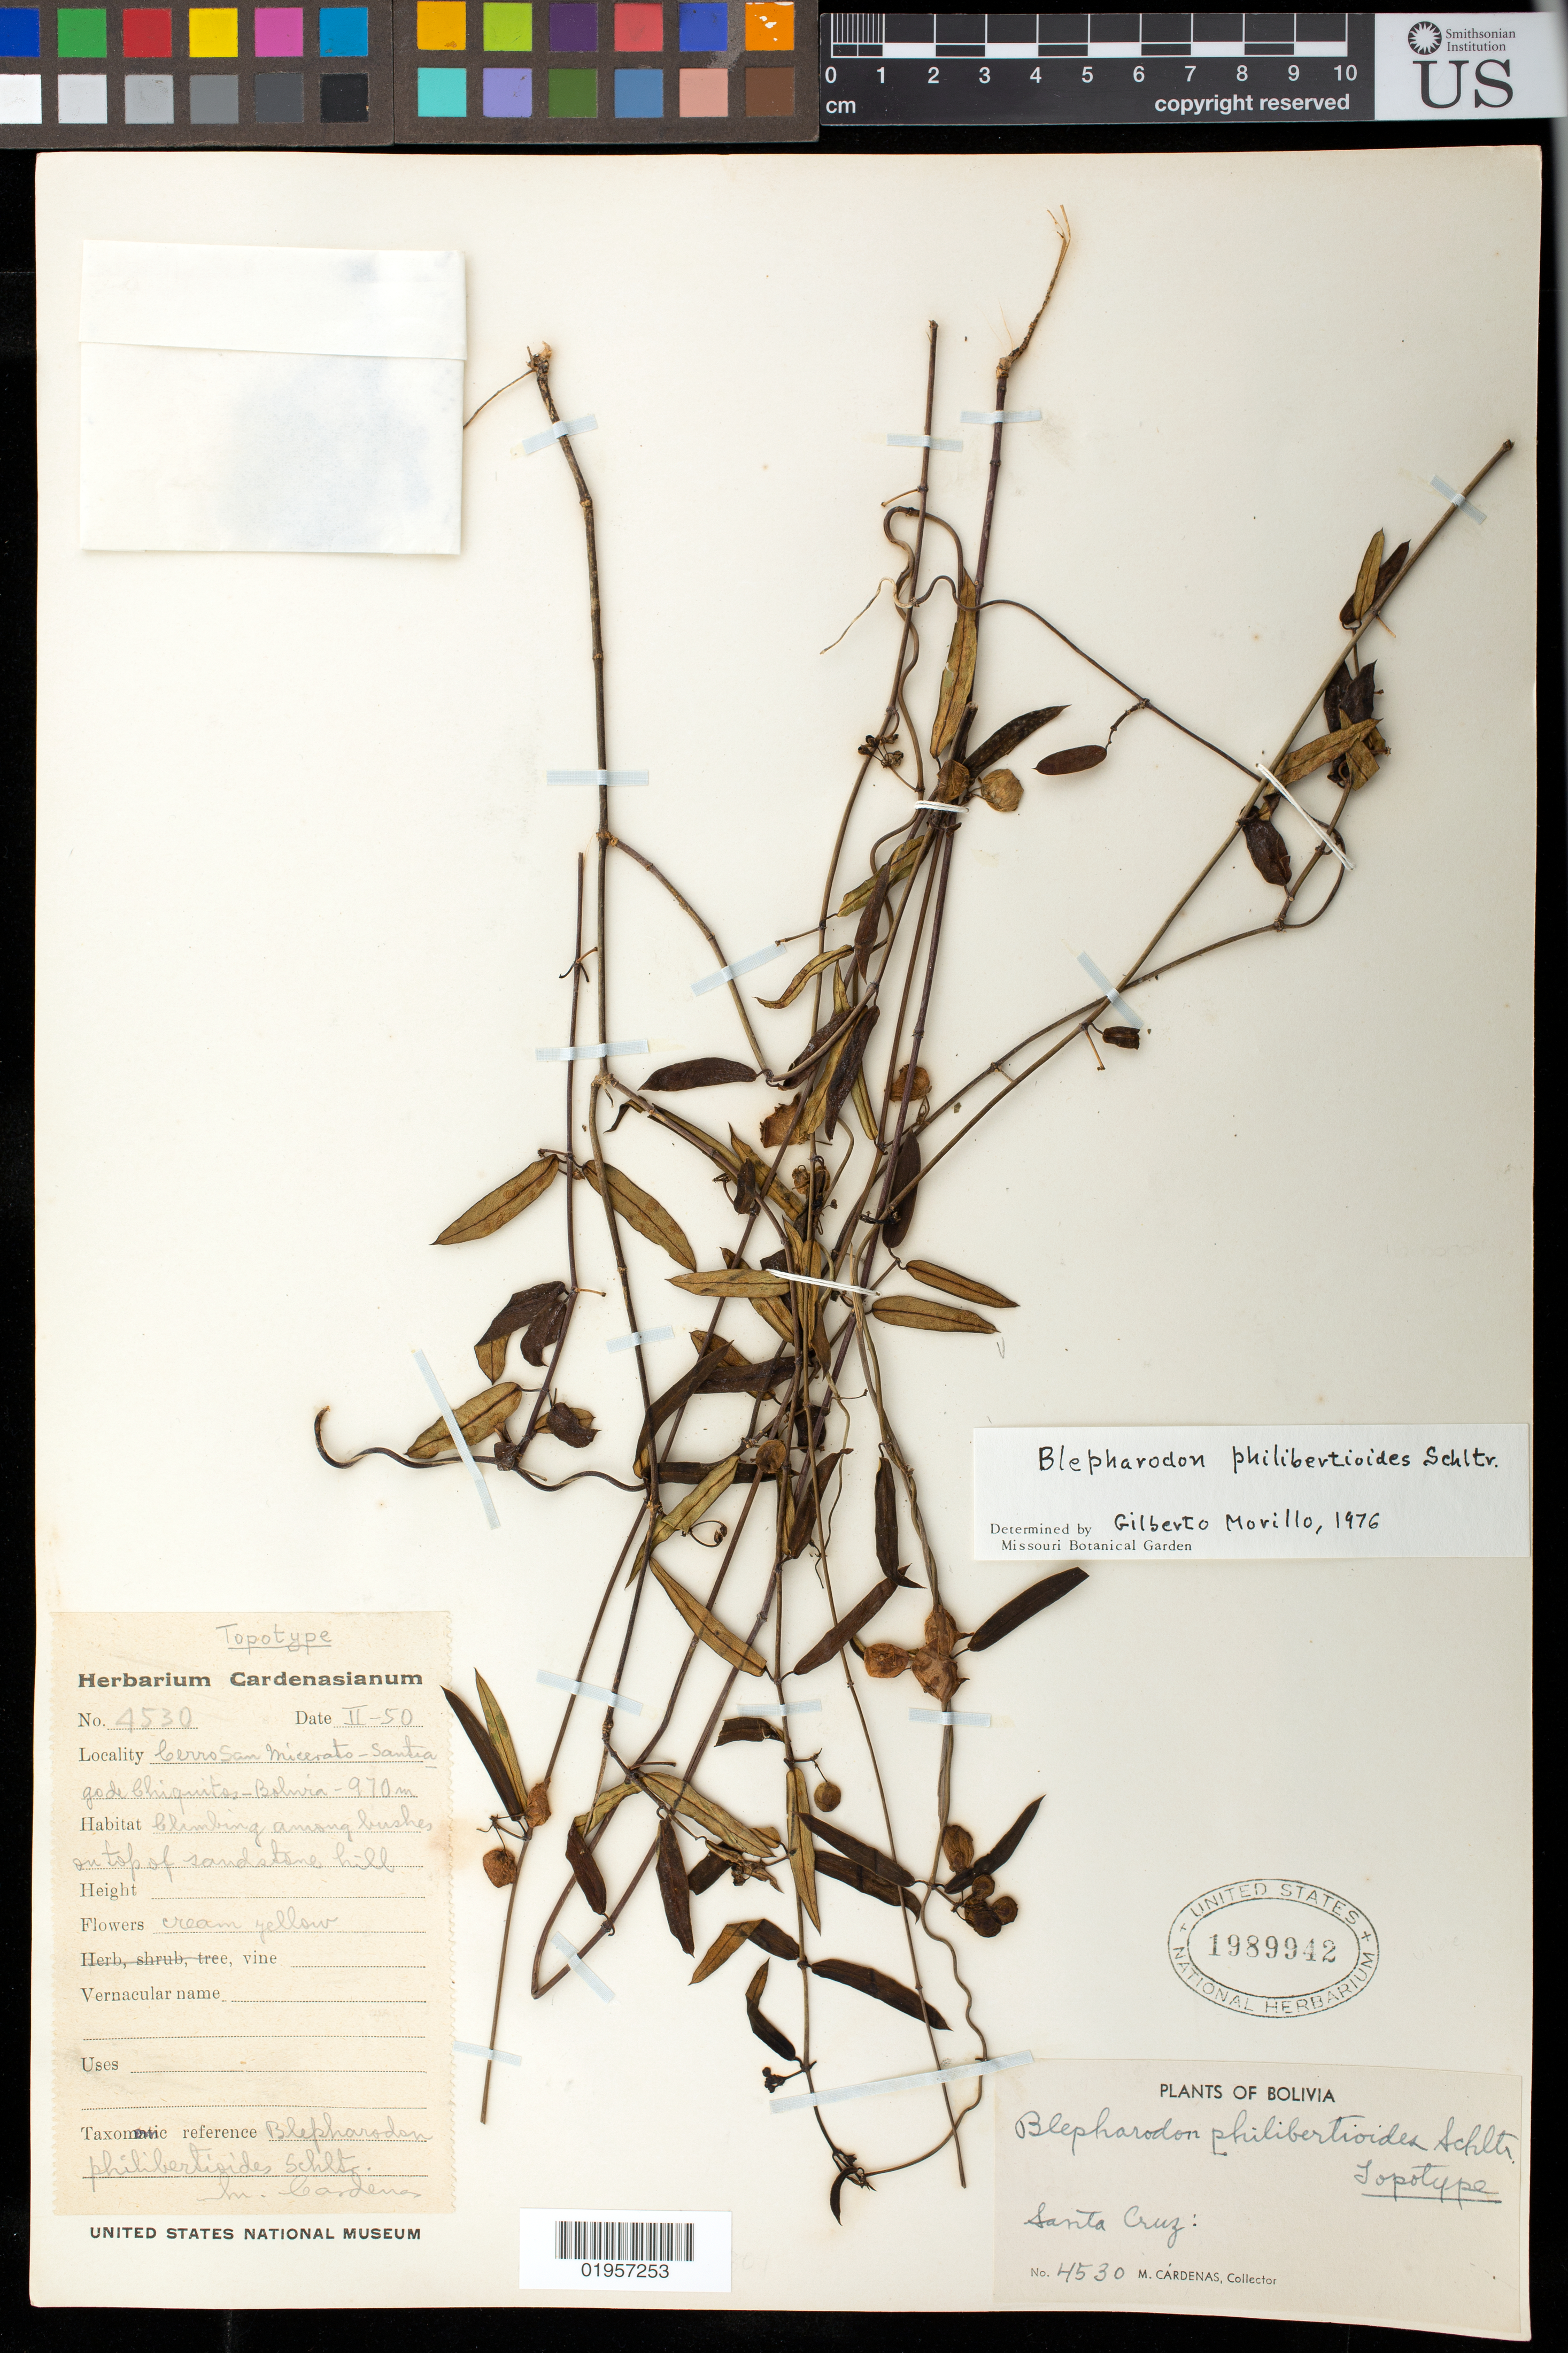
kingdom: Plantae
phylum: Tracheophyta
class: Magnoliopsida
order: Gentianales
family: Apocynaceae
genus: Blepharodon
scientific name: Blepharodon philibertioides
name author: Schltr.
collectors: M. Cárdenas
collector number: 4530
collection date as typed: Feb 1950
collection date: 1950-02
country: Bolivia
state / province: Santa Cruz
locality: San Micerato - Santiago de Chiquitos - Bolivia.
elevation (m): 970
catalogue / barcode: US 1989942